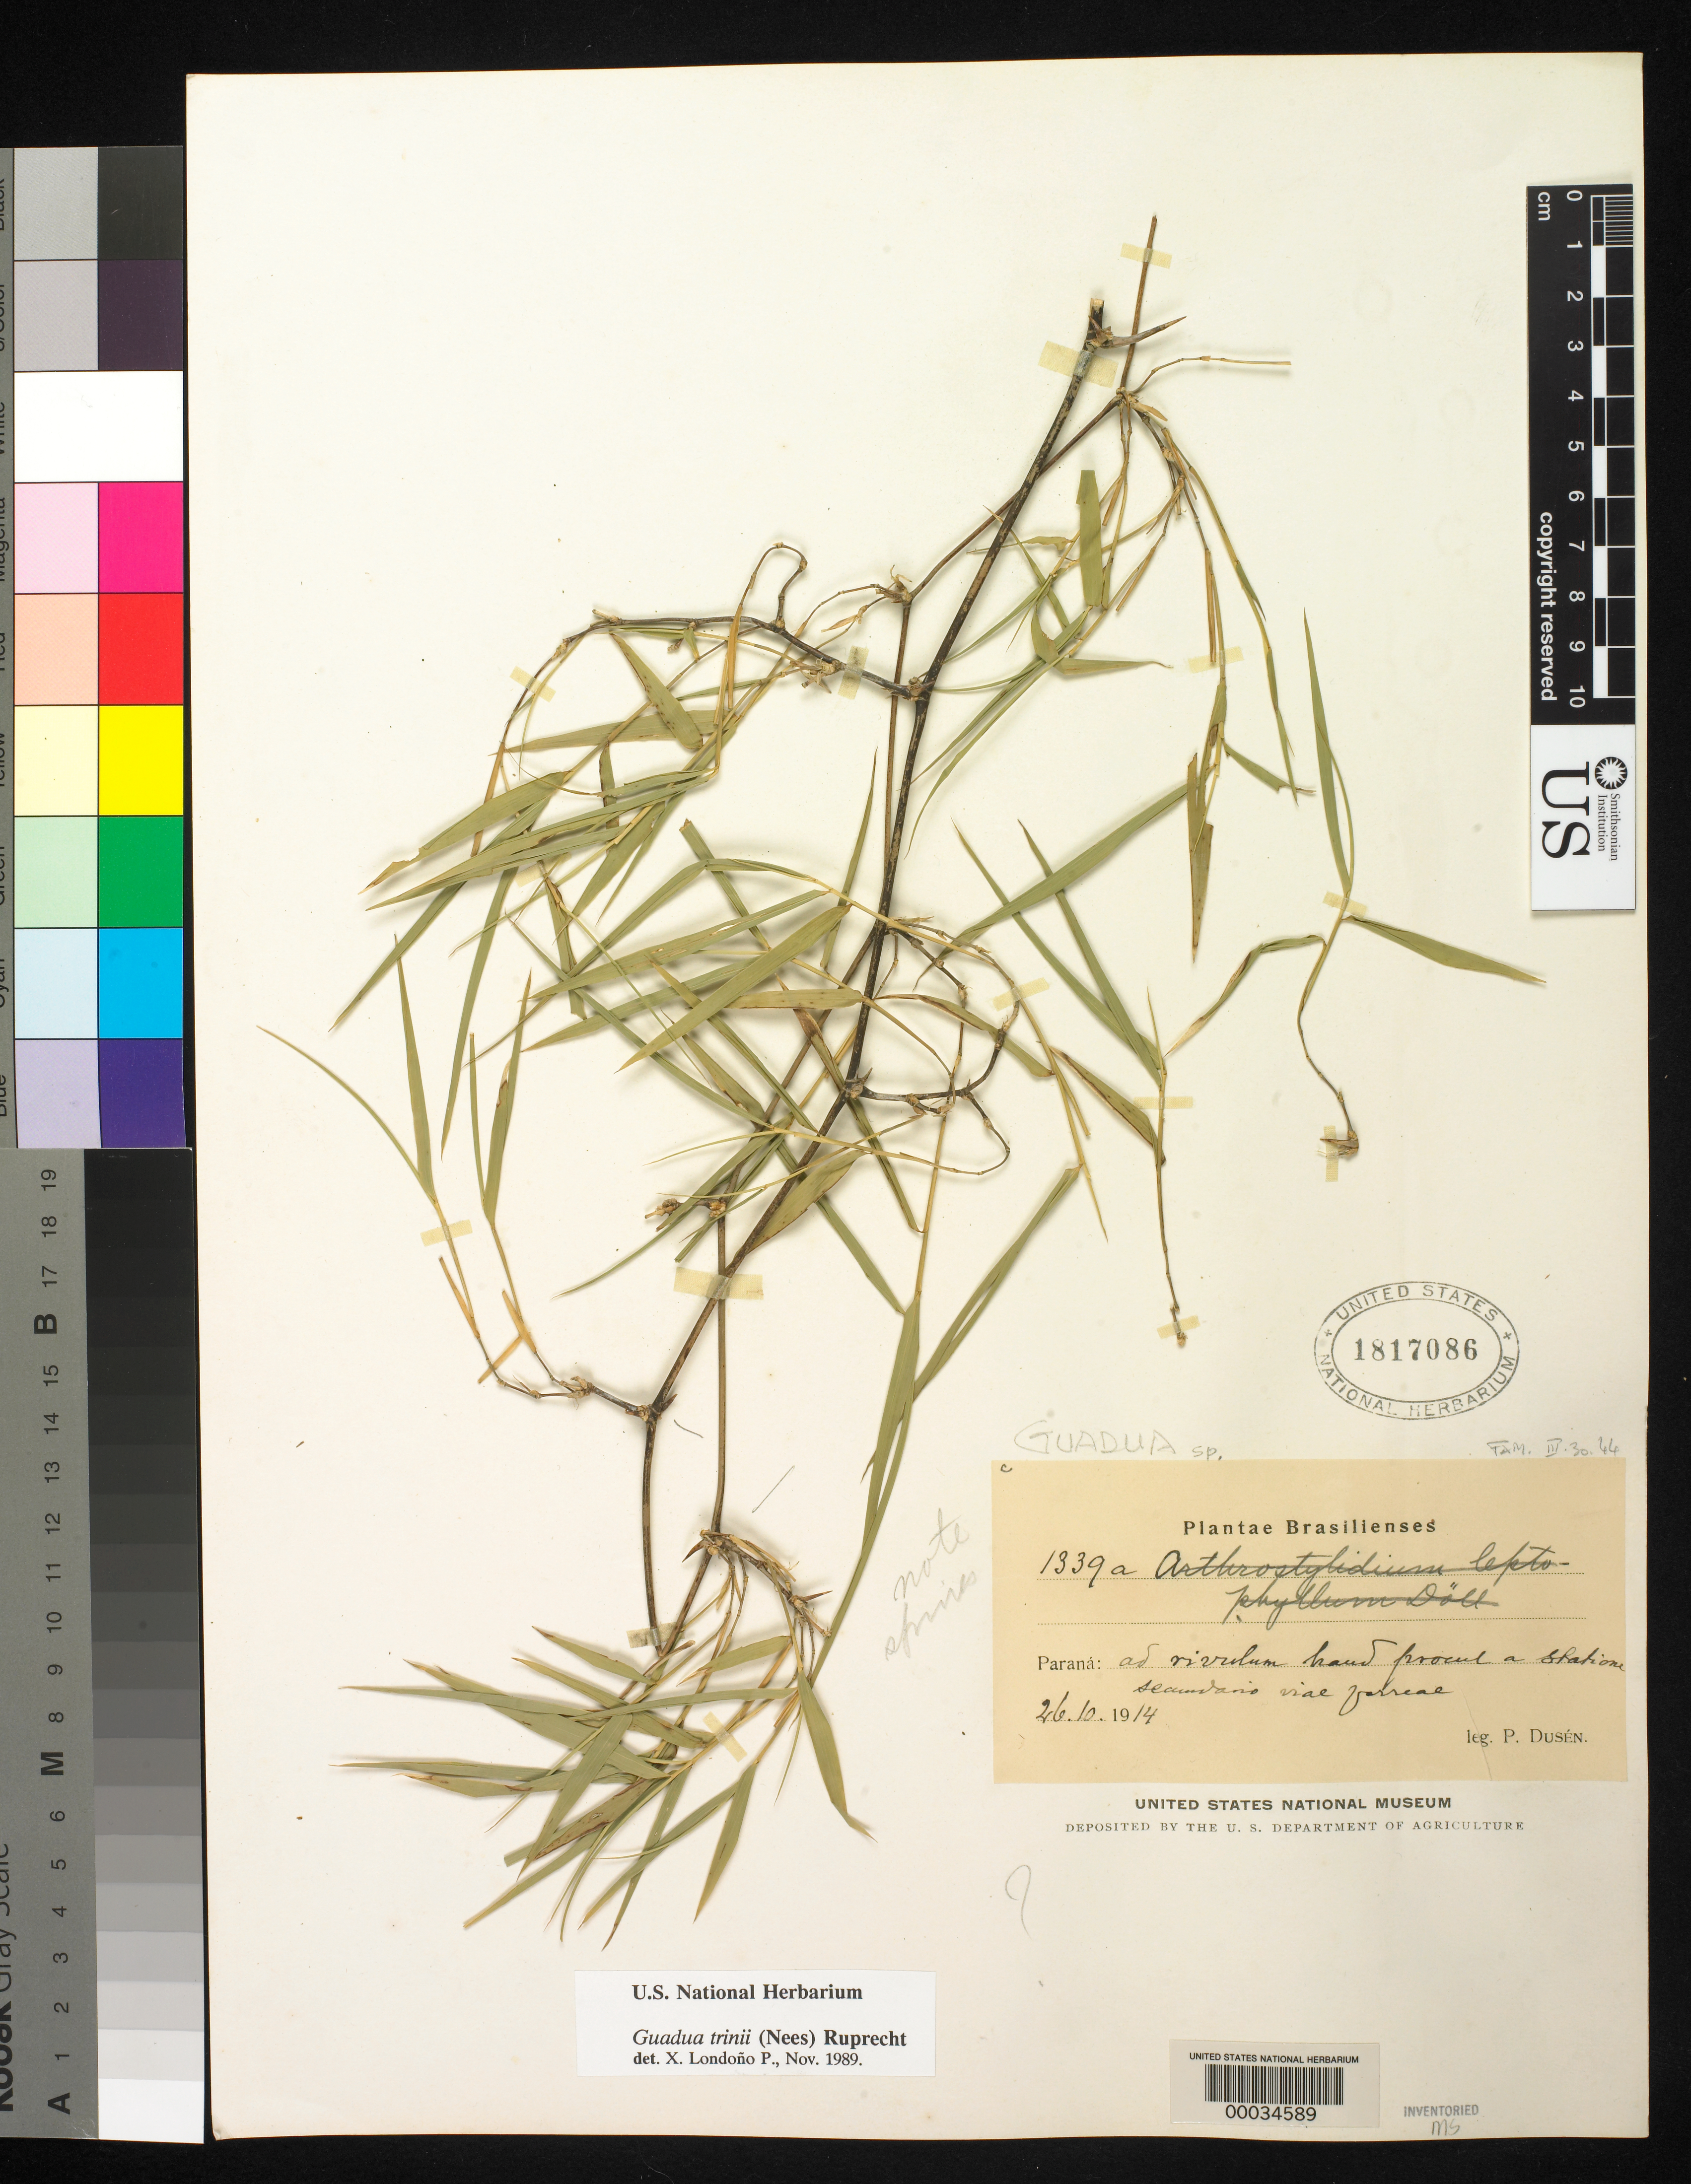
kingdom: Plantae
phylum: Tracheophyta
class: Liliopsida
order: Poales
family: Poaceae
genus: Guadua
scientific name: Guadua trinii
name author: (Nees) Nees ex Rupr.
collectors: P. Dusén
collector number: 1339 A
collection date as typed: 26 Oct 1914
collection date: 1914-10-26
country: Brazil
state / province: Paraná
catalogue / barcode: US 1817086